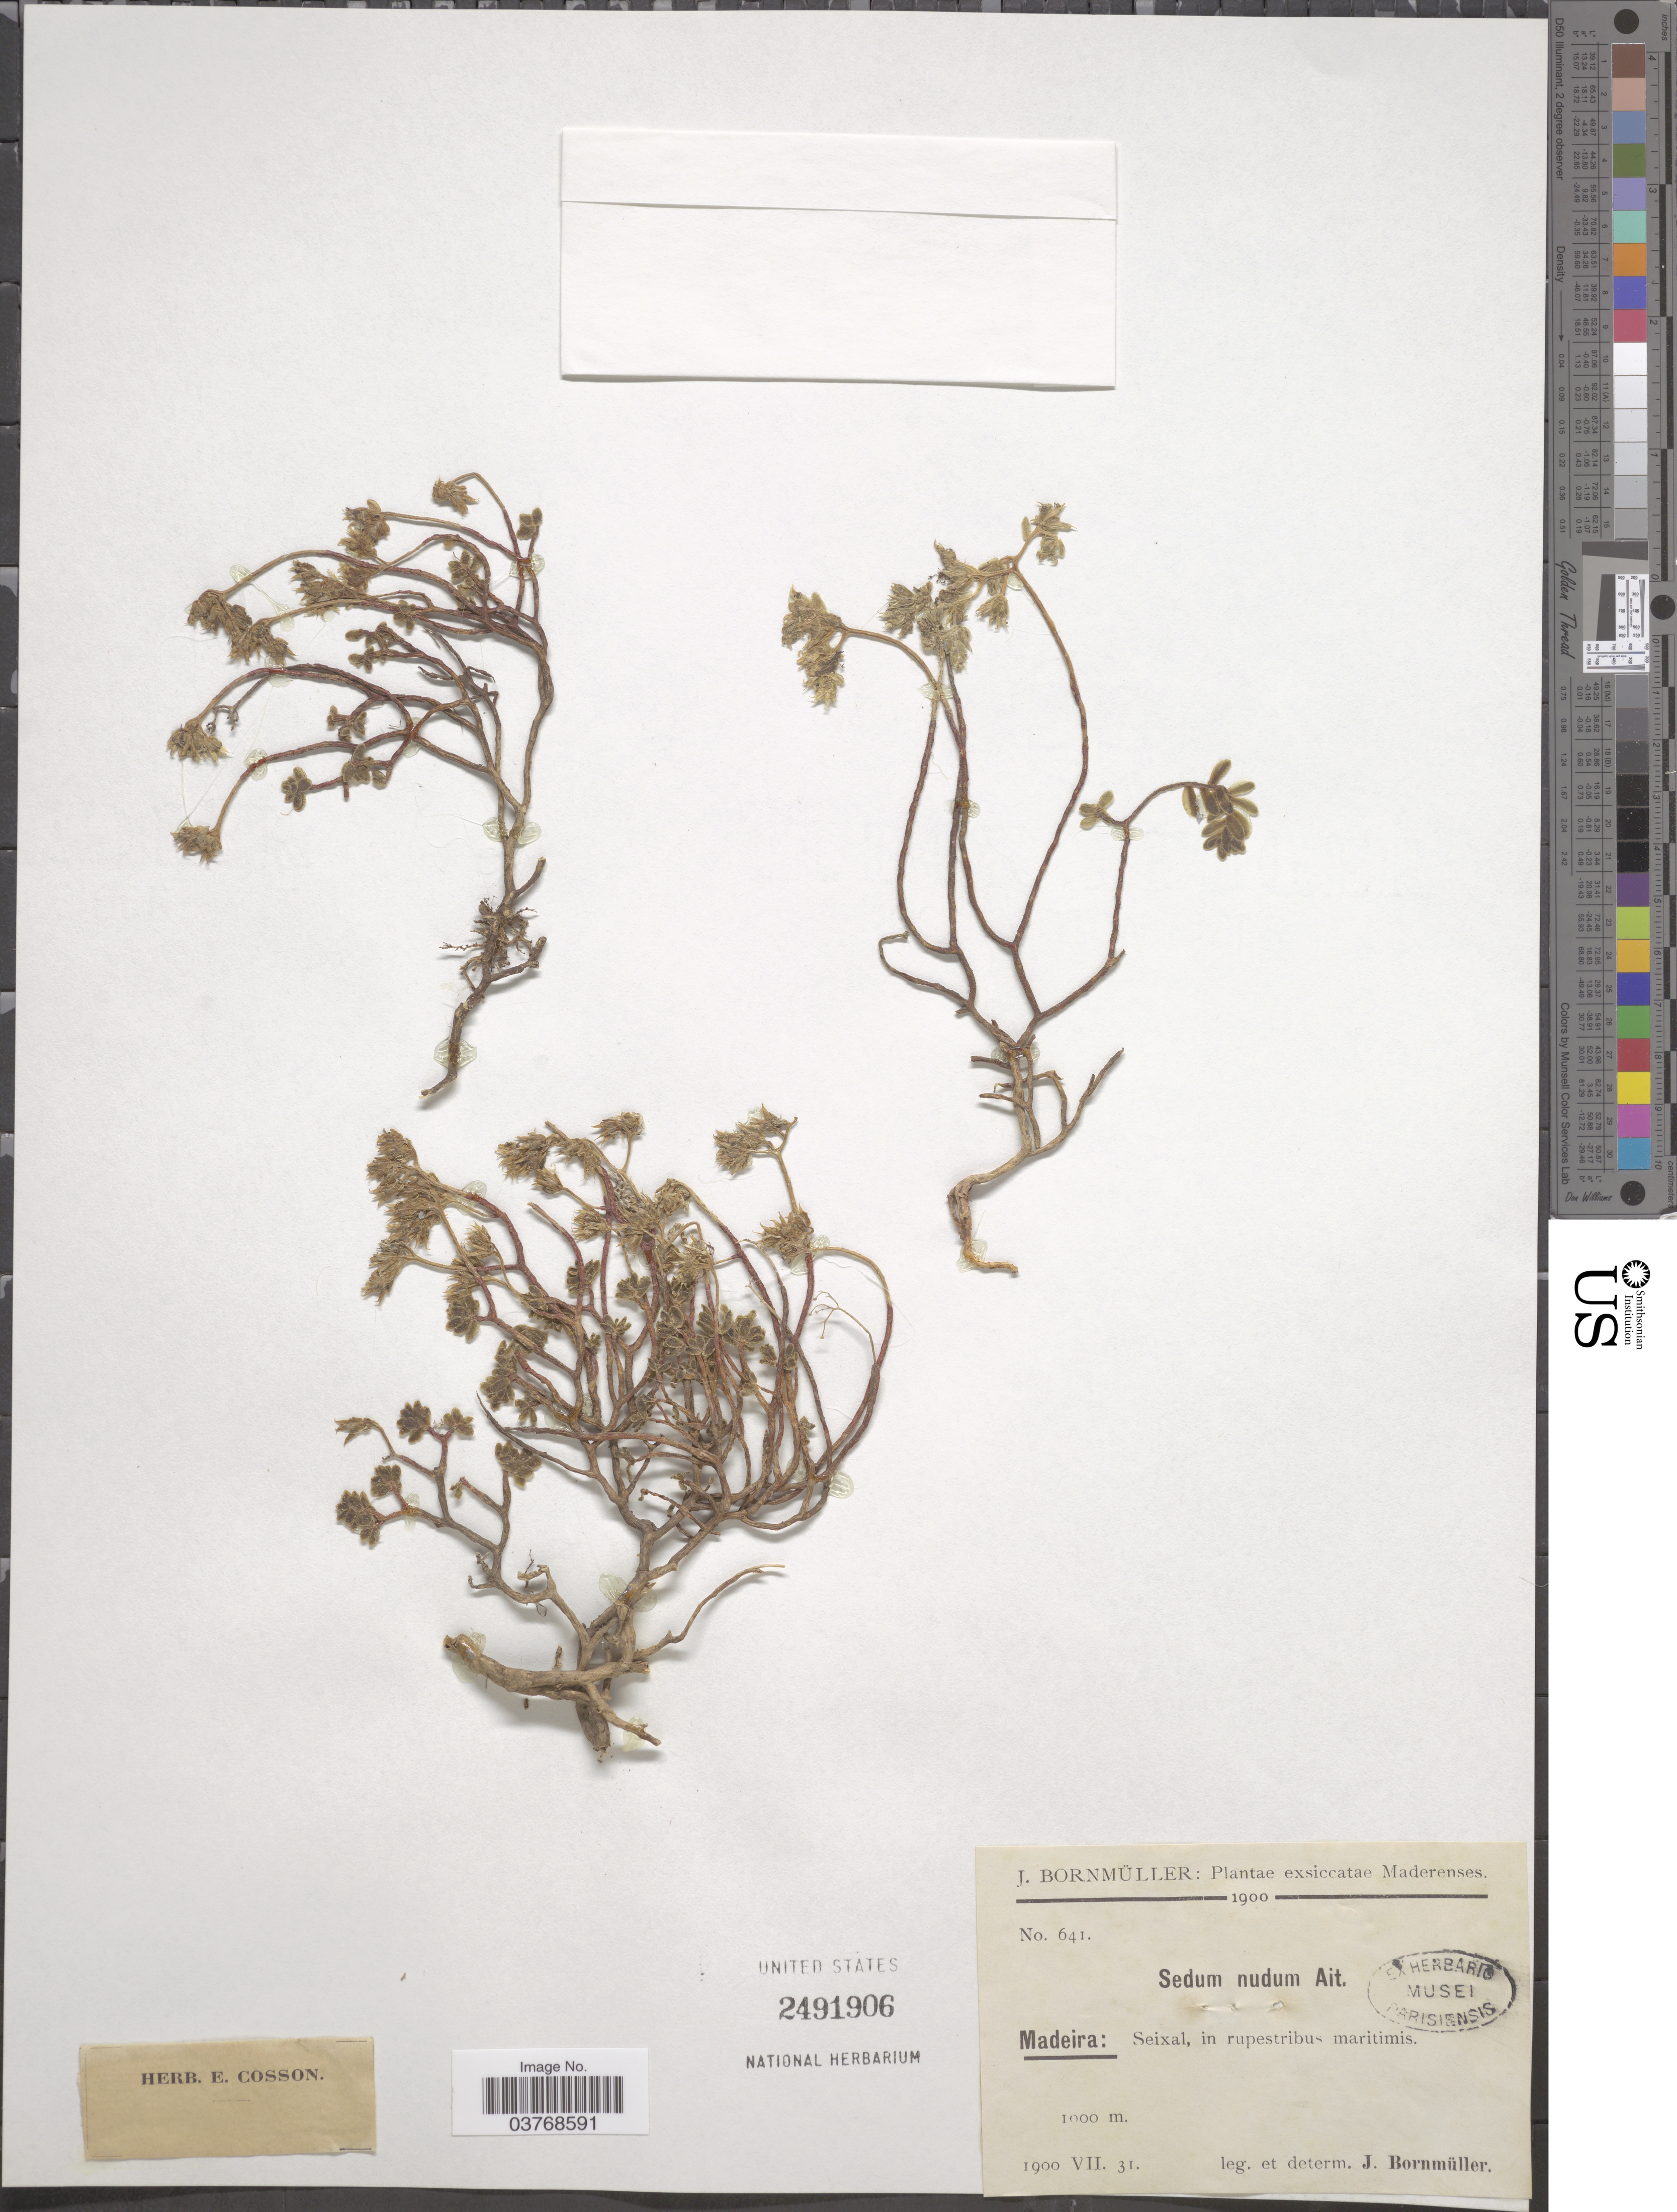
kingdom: Plantae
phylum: Tracheophyta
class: Magnoliopsida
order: Saxifragales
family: Crassulaceae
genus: Sedum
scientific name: Sedum nudum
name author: Aiton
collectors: J. Bornmüller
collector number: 641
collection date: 1900-07-31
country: Portugal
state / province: Madeira (Aut. Reg.)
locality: Seixal.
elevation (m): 1000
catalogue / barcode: US 2491906